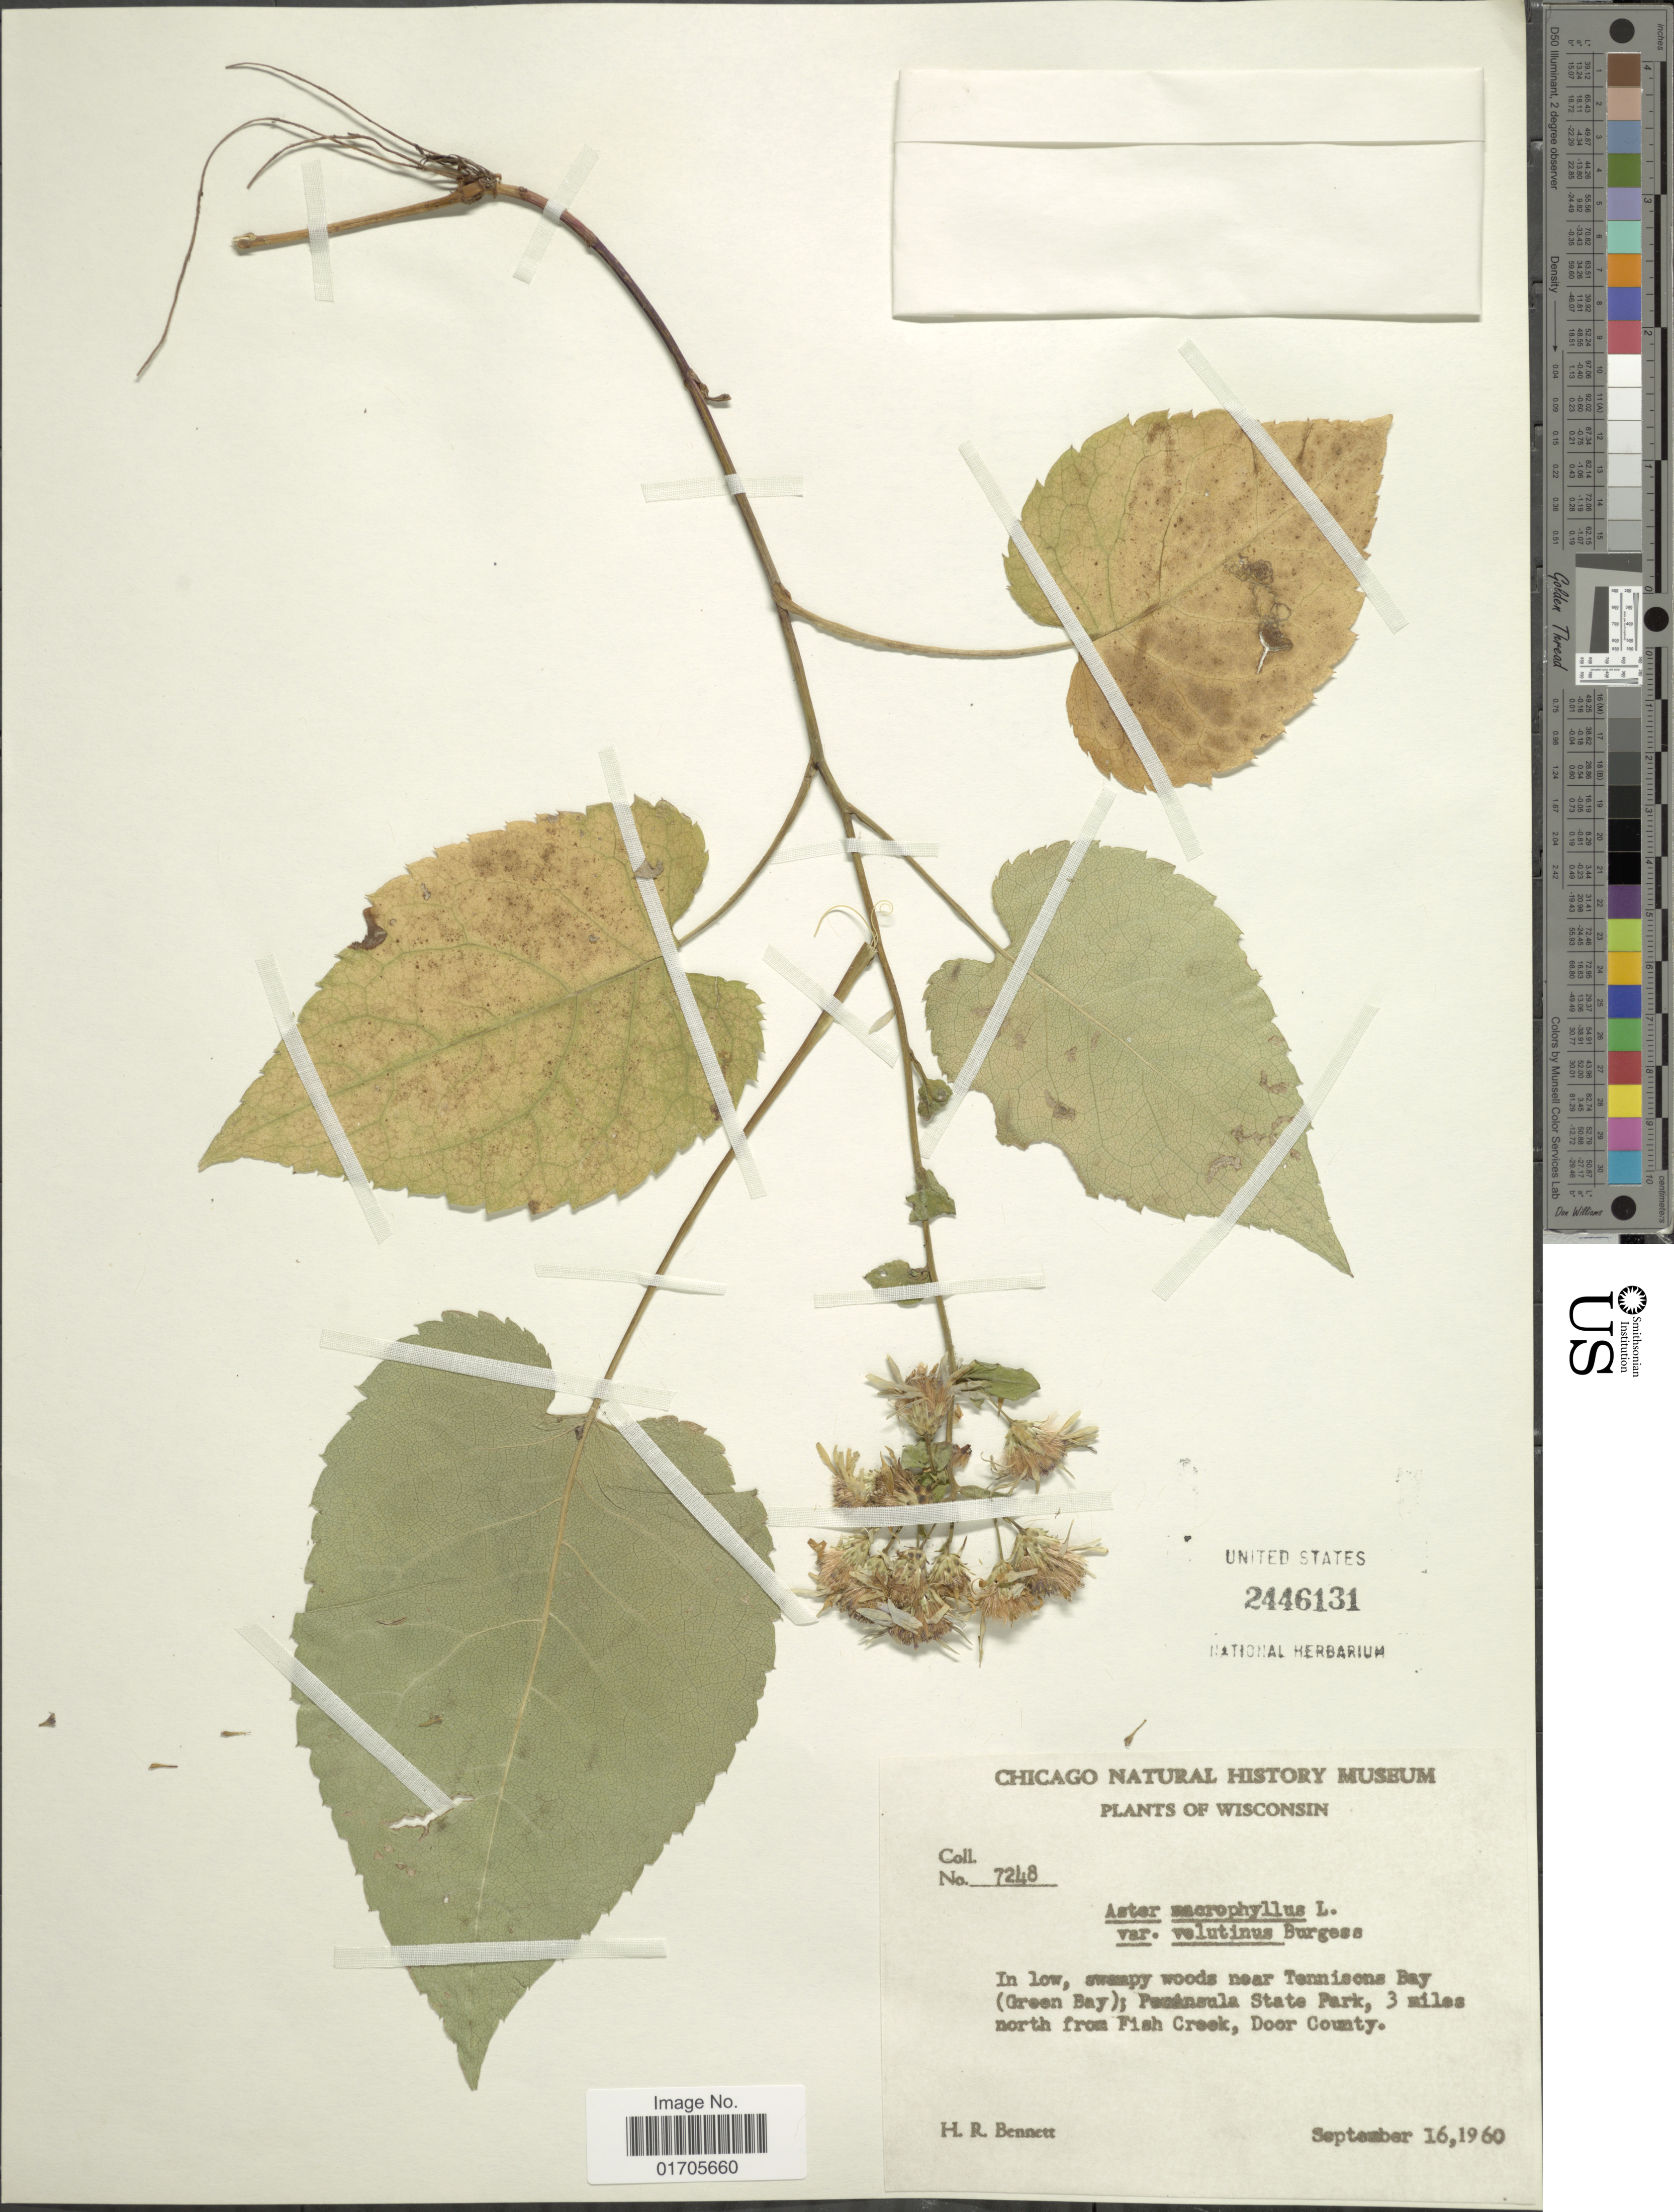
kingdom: Plantae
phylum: Tracheophyta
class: Magnoliopsida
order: Asterales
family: Asteraceae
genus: Eurybia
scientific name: Eurybia macrophylla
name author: (L.) Cass.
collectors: H. R. Bennett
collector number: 7248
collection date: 1960-09-16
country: United States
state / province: Wisconsin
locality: Wisconsin. In low, swampy woods near Tennisons Bay (Green Bay); Peninsula State Park, 3 miles north from Fish Creek, Door County.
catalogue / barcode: US 2446131